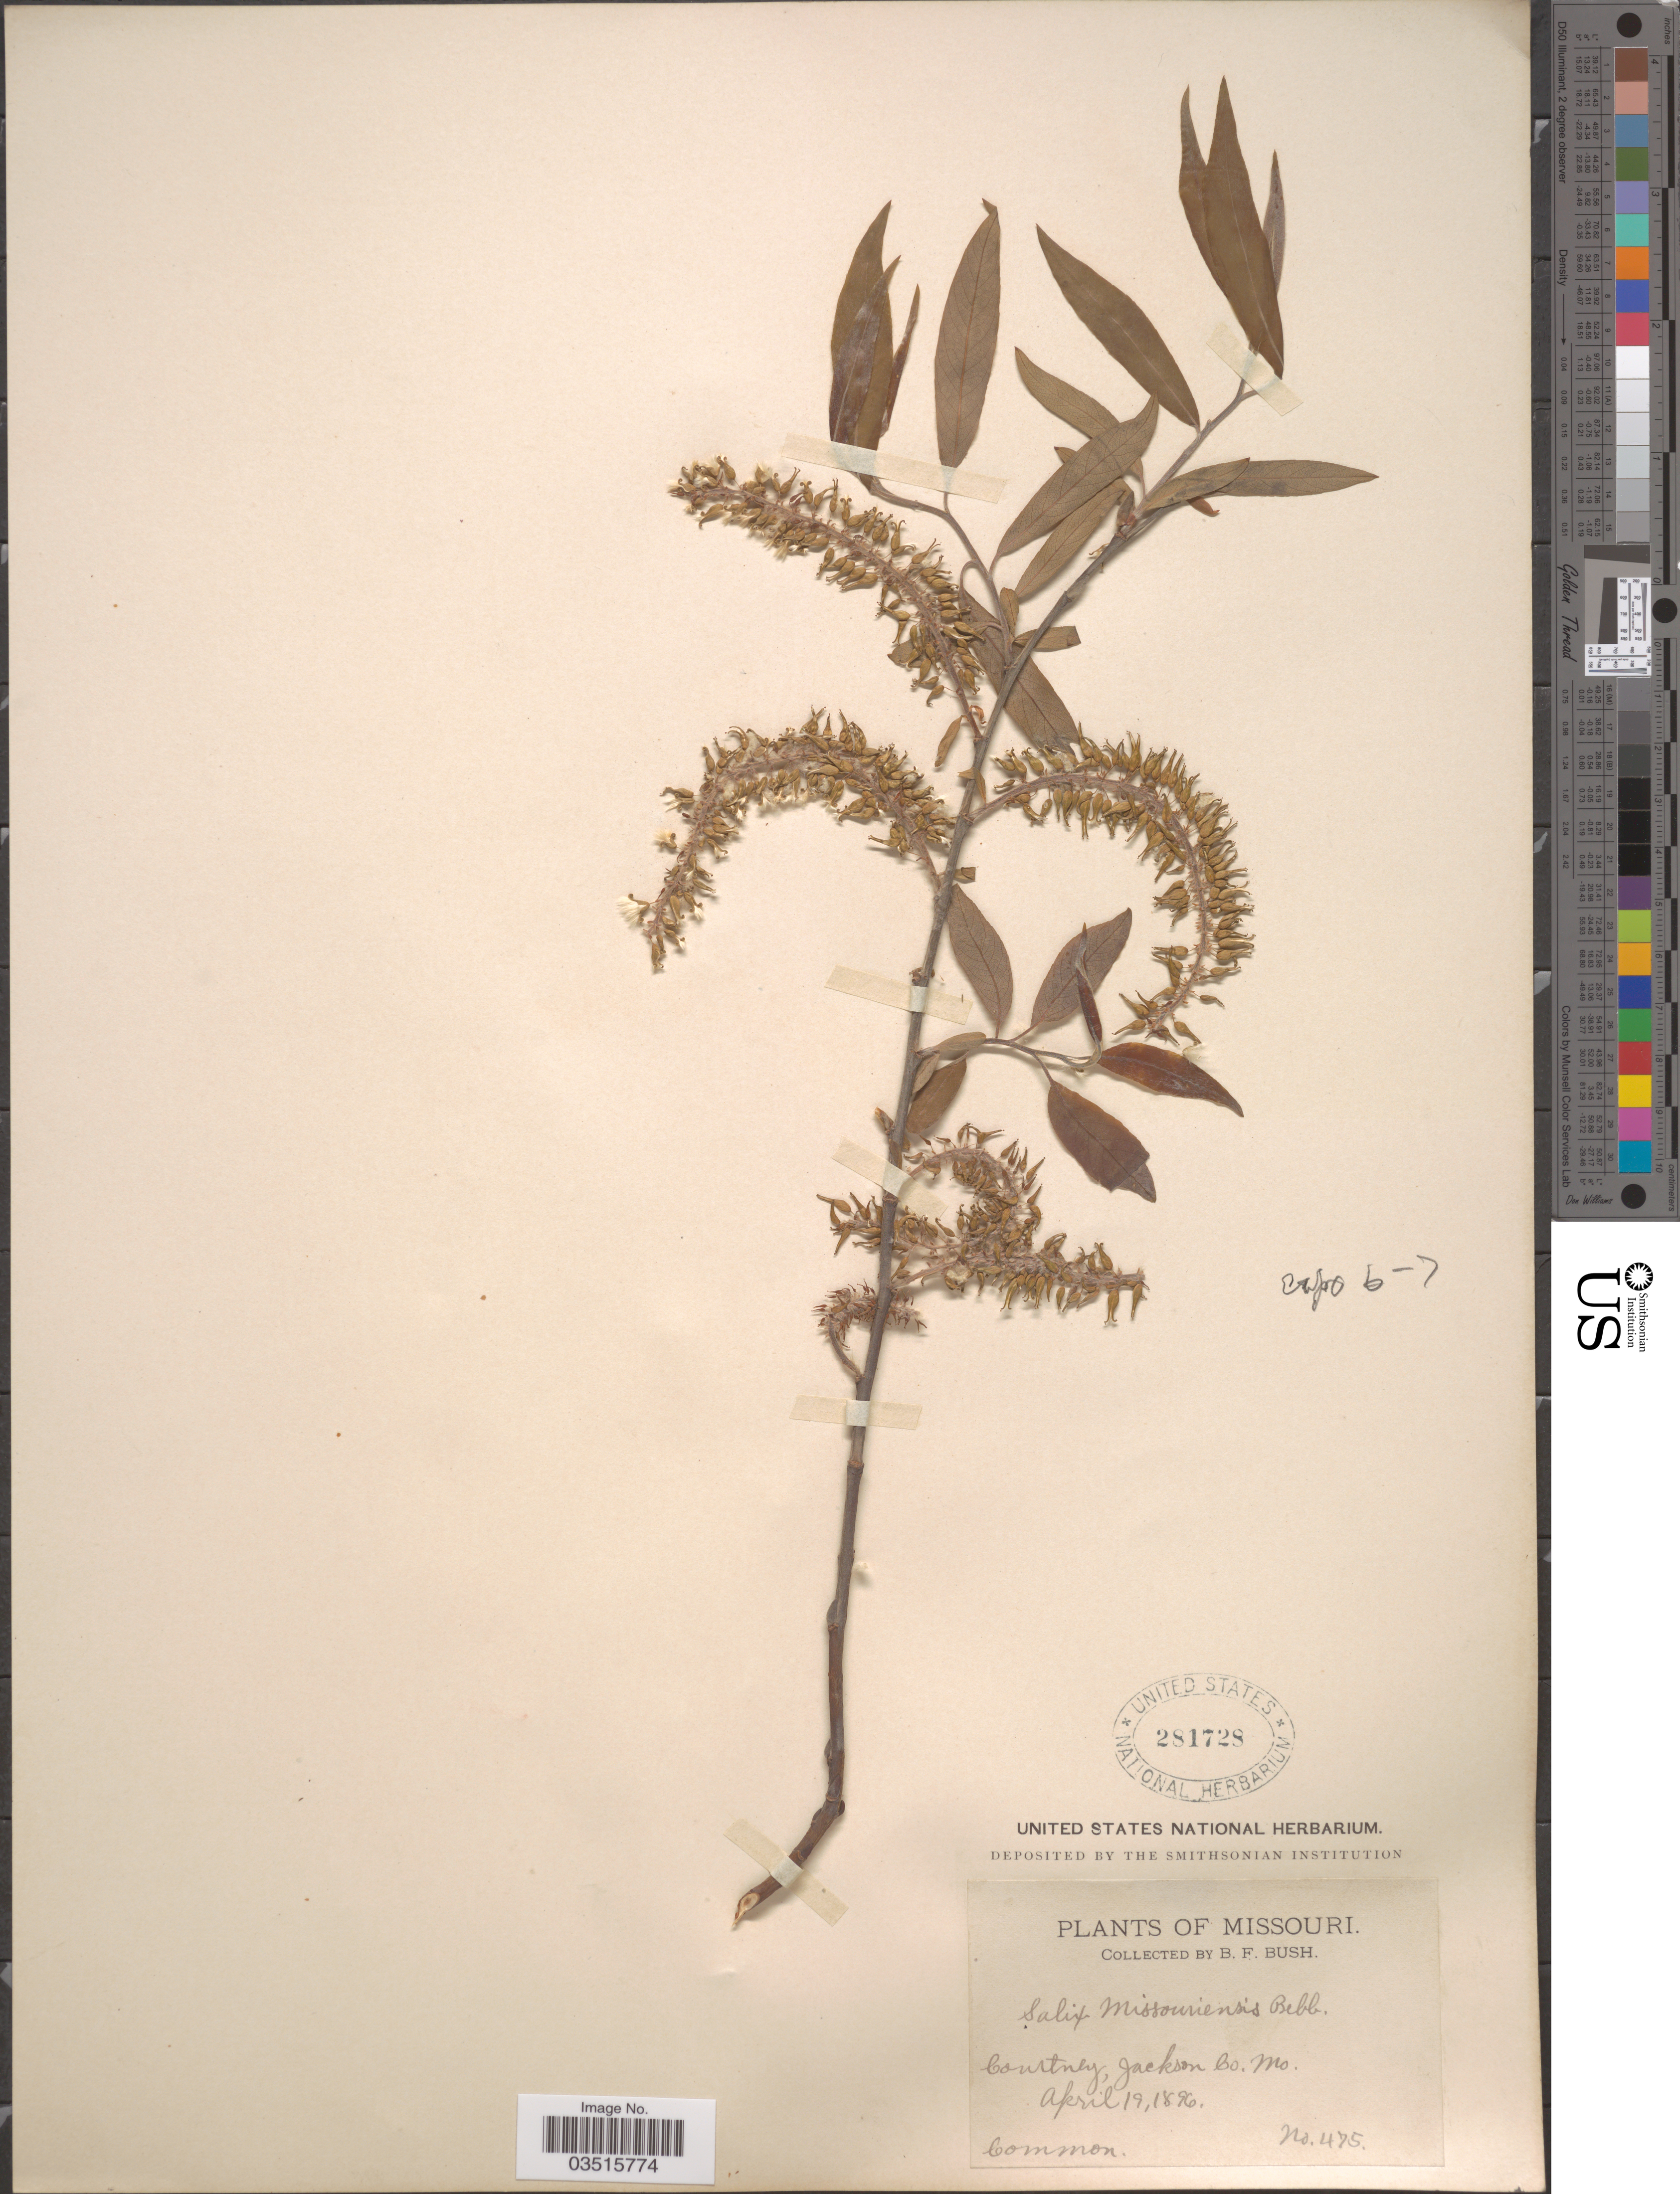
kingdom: Plantae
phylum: Tracheophyta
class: Magnoliopsida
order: Malpighiales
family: Salicaceae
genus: Salix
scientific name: Salix missouriensis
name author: Bebb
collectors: B. F. Bush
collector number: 475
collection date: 1896-04-19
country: United States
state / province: Missouri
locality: Courtney, Jackson Co.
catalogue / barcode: US 281728